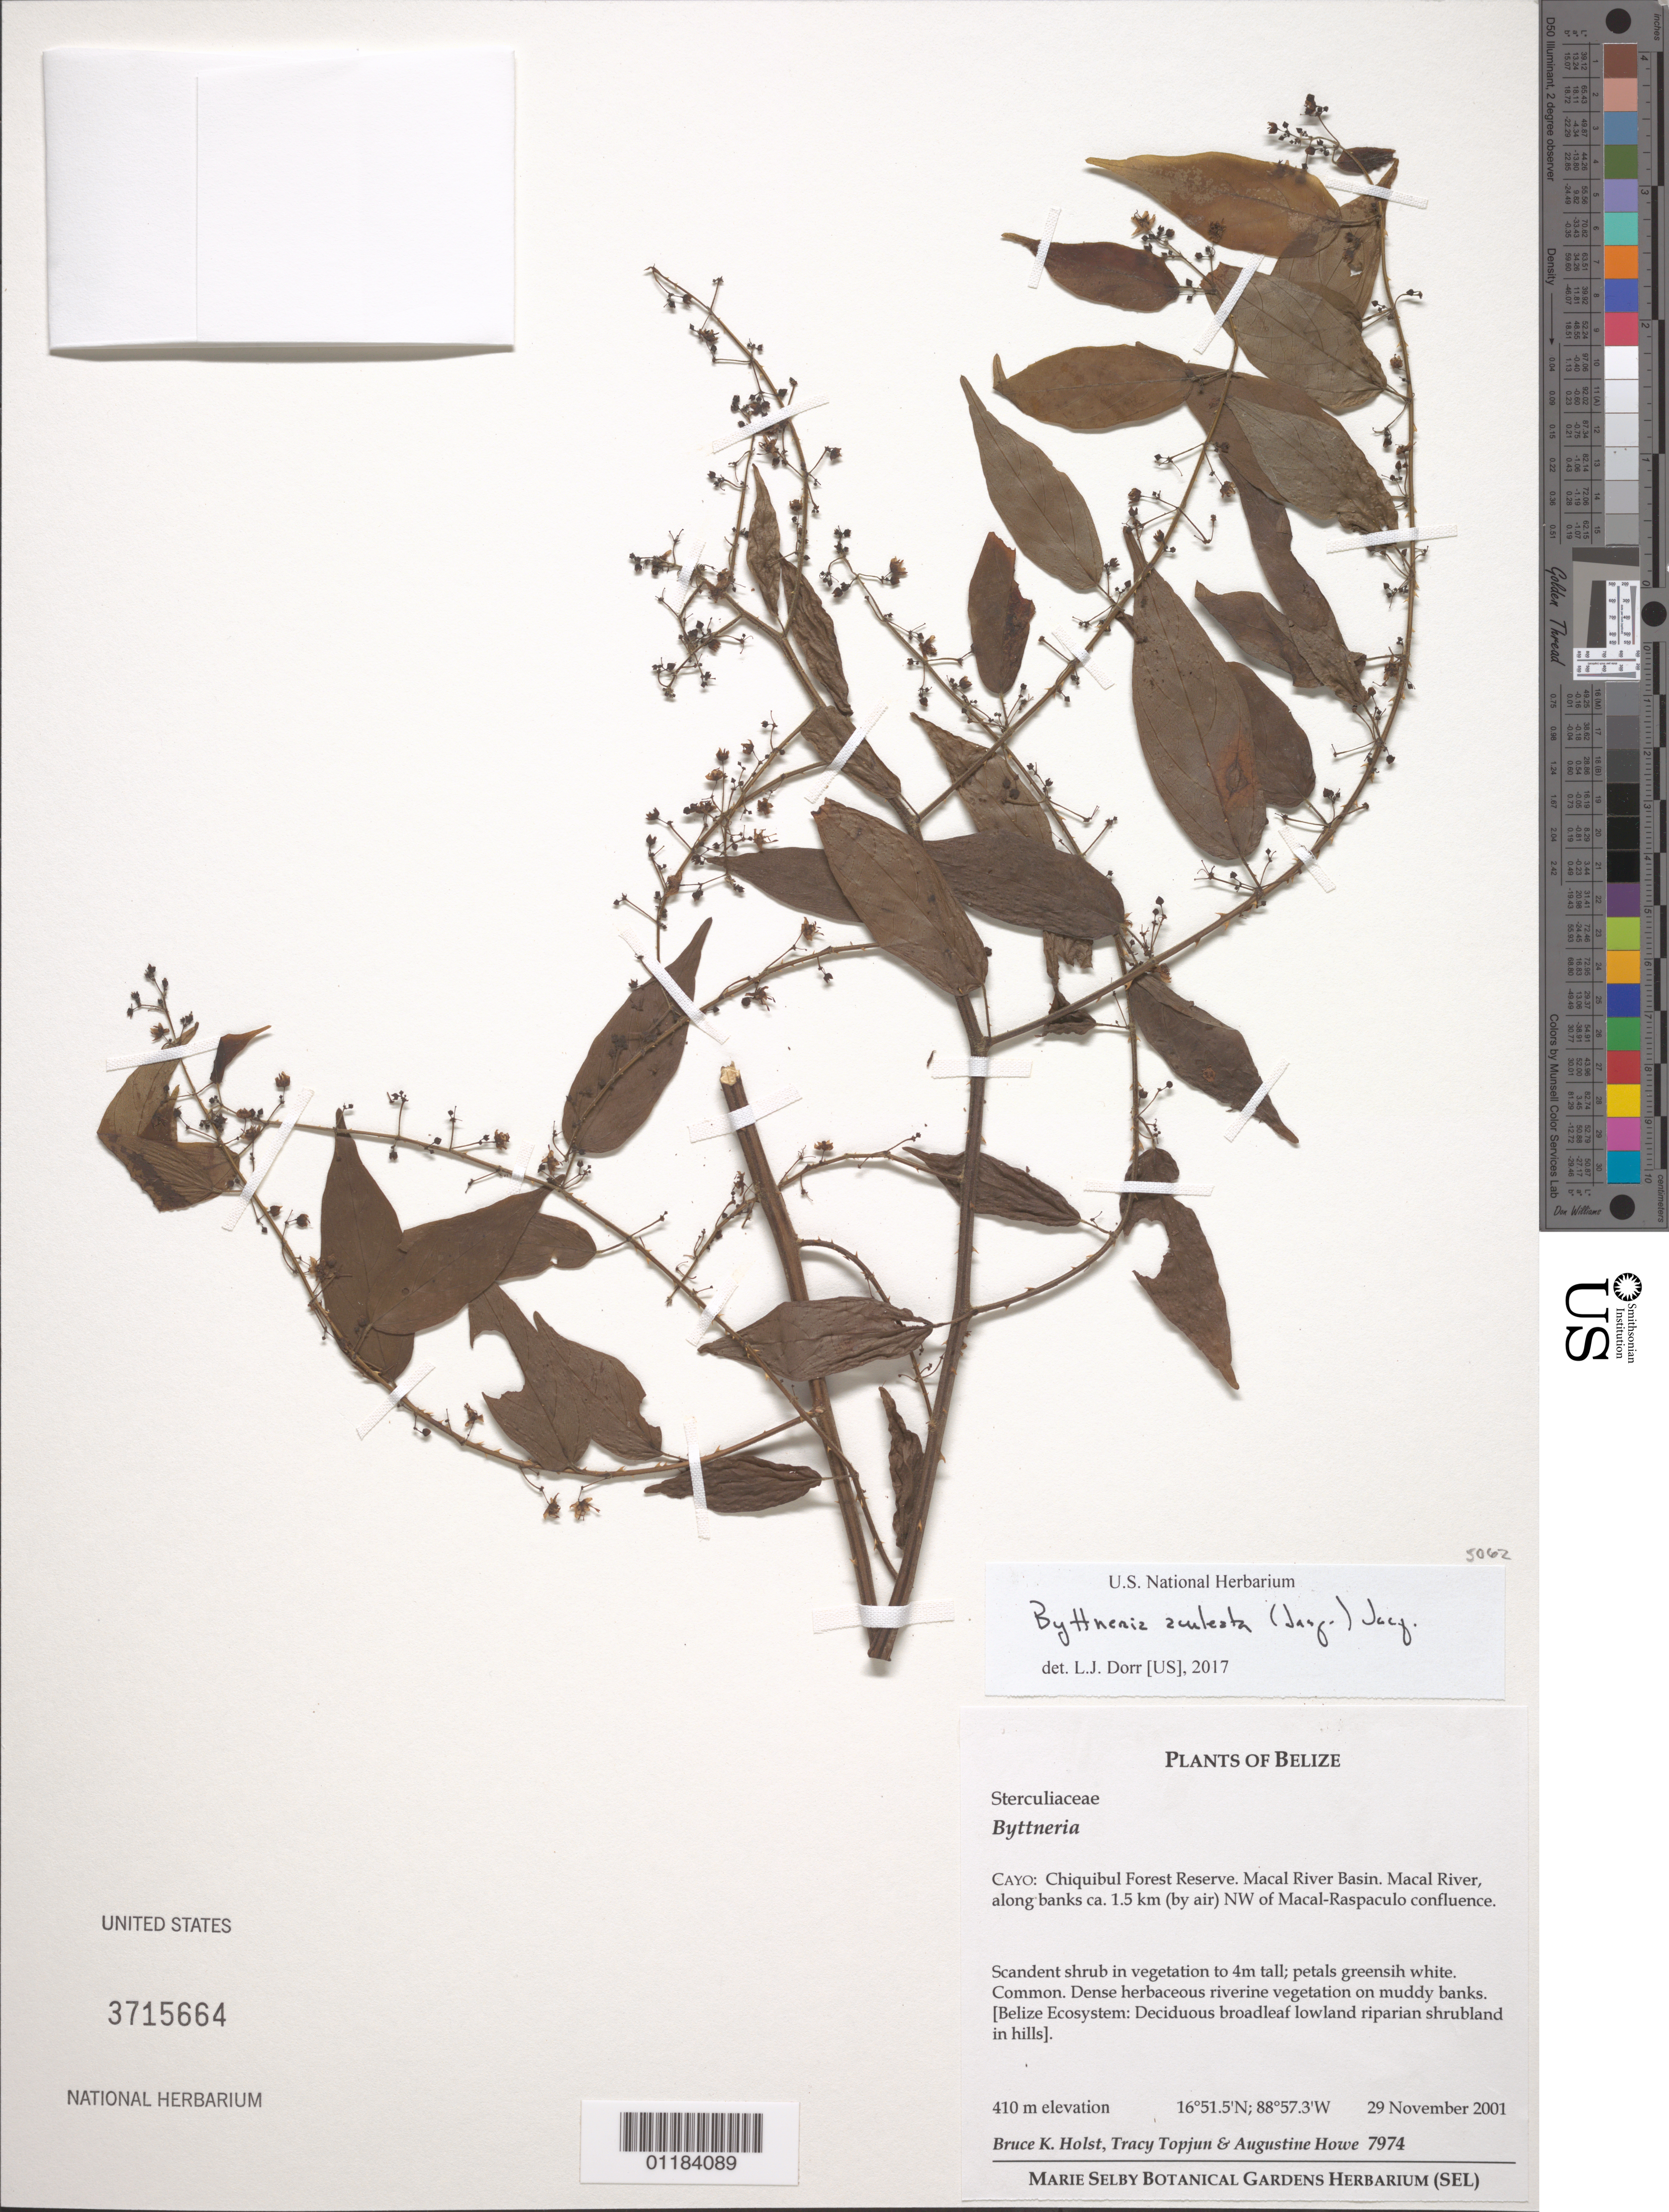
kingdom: Plantae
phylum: Tracheophyta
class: Magnoliopsida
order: Malvales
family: Malvaceae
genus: Byttneria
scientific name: Byttneria aculeata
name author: (Jacq.) Jacq.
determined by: Dorr, L. J., (BOT), Smithsonian Institution - National Museum of Natural History (UNITED STATES)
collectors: B. Holst, T. Topjun & A. Howe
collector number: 7974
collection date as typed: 29 November 2001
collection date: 2001-11-29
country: Belize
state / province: Cayo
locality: Chiquibul Forest Reserve. Macal River Basin. Macal River, along banks ca. 1.5 km (by air) NW of Macal-Raspaculo confluence.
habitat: deciduous broadleaf lowland riparian shrubland in hills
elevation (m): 410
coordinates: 16 46.1 N, 88 53.7 W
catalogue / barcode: US 3715664